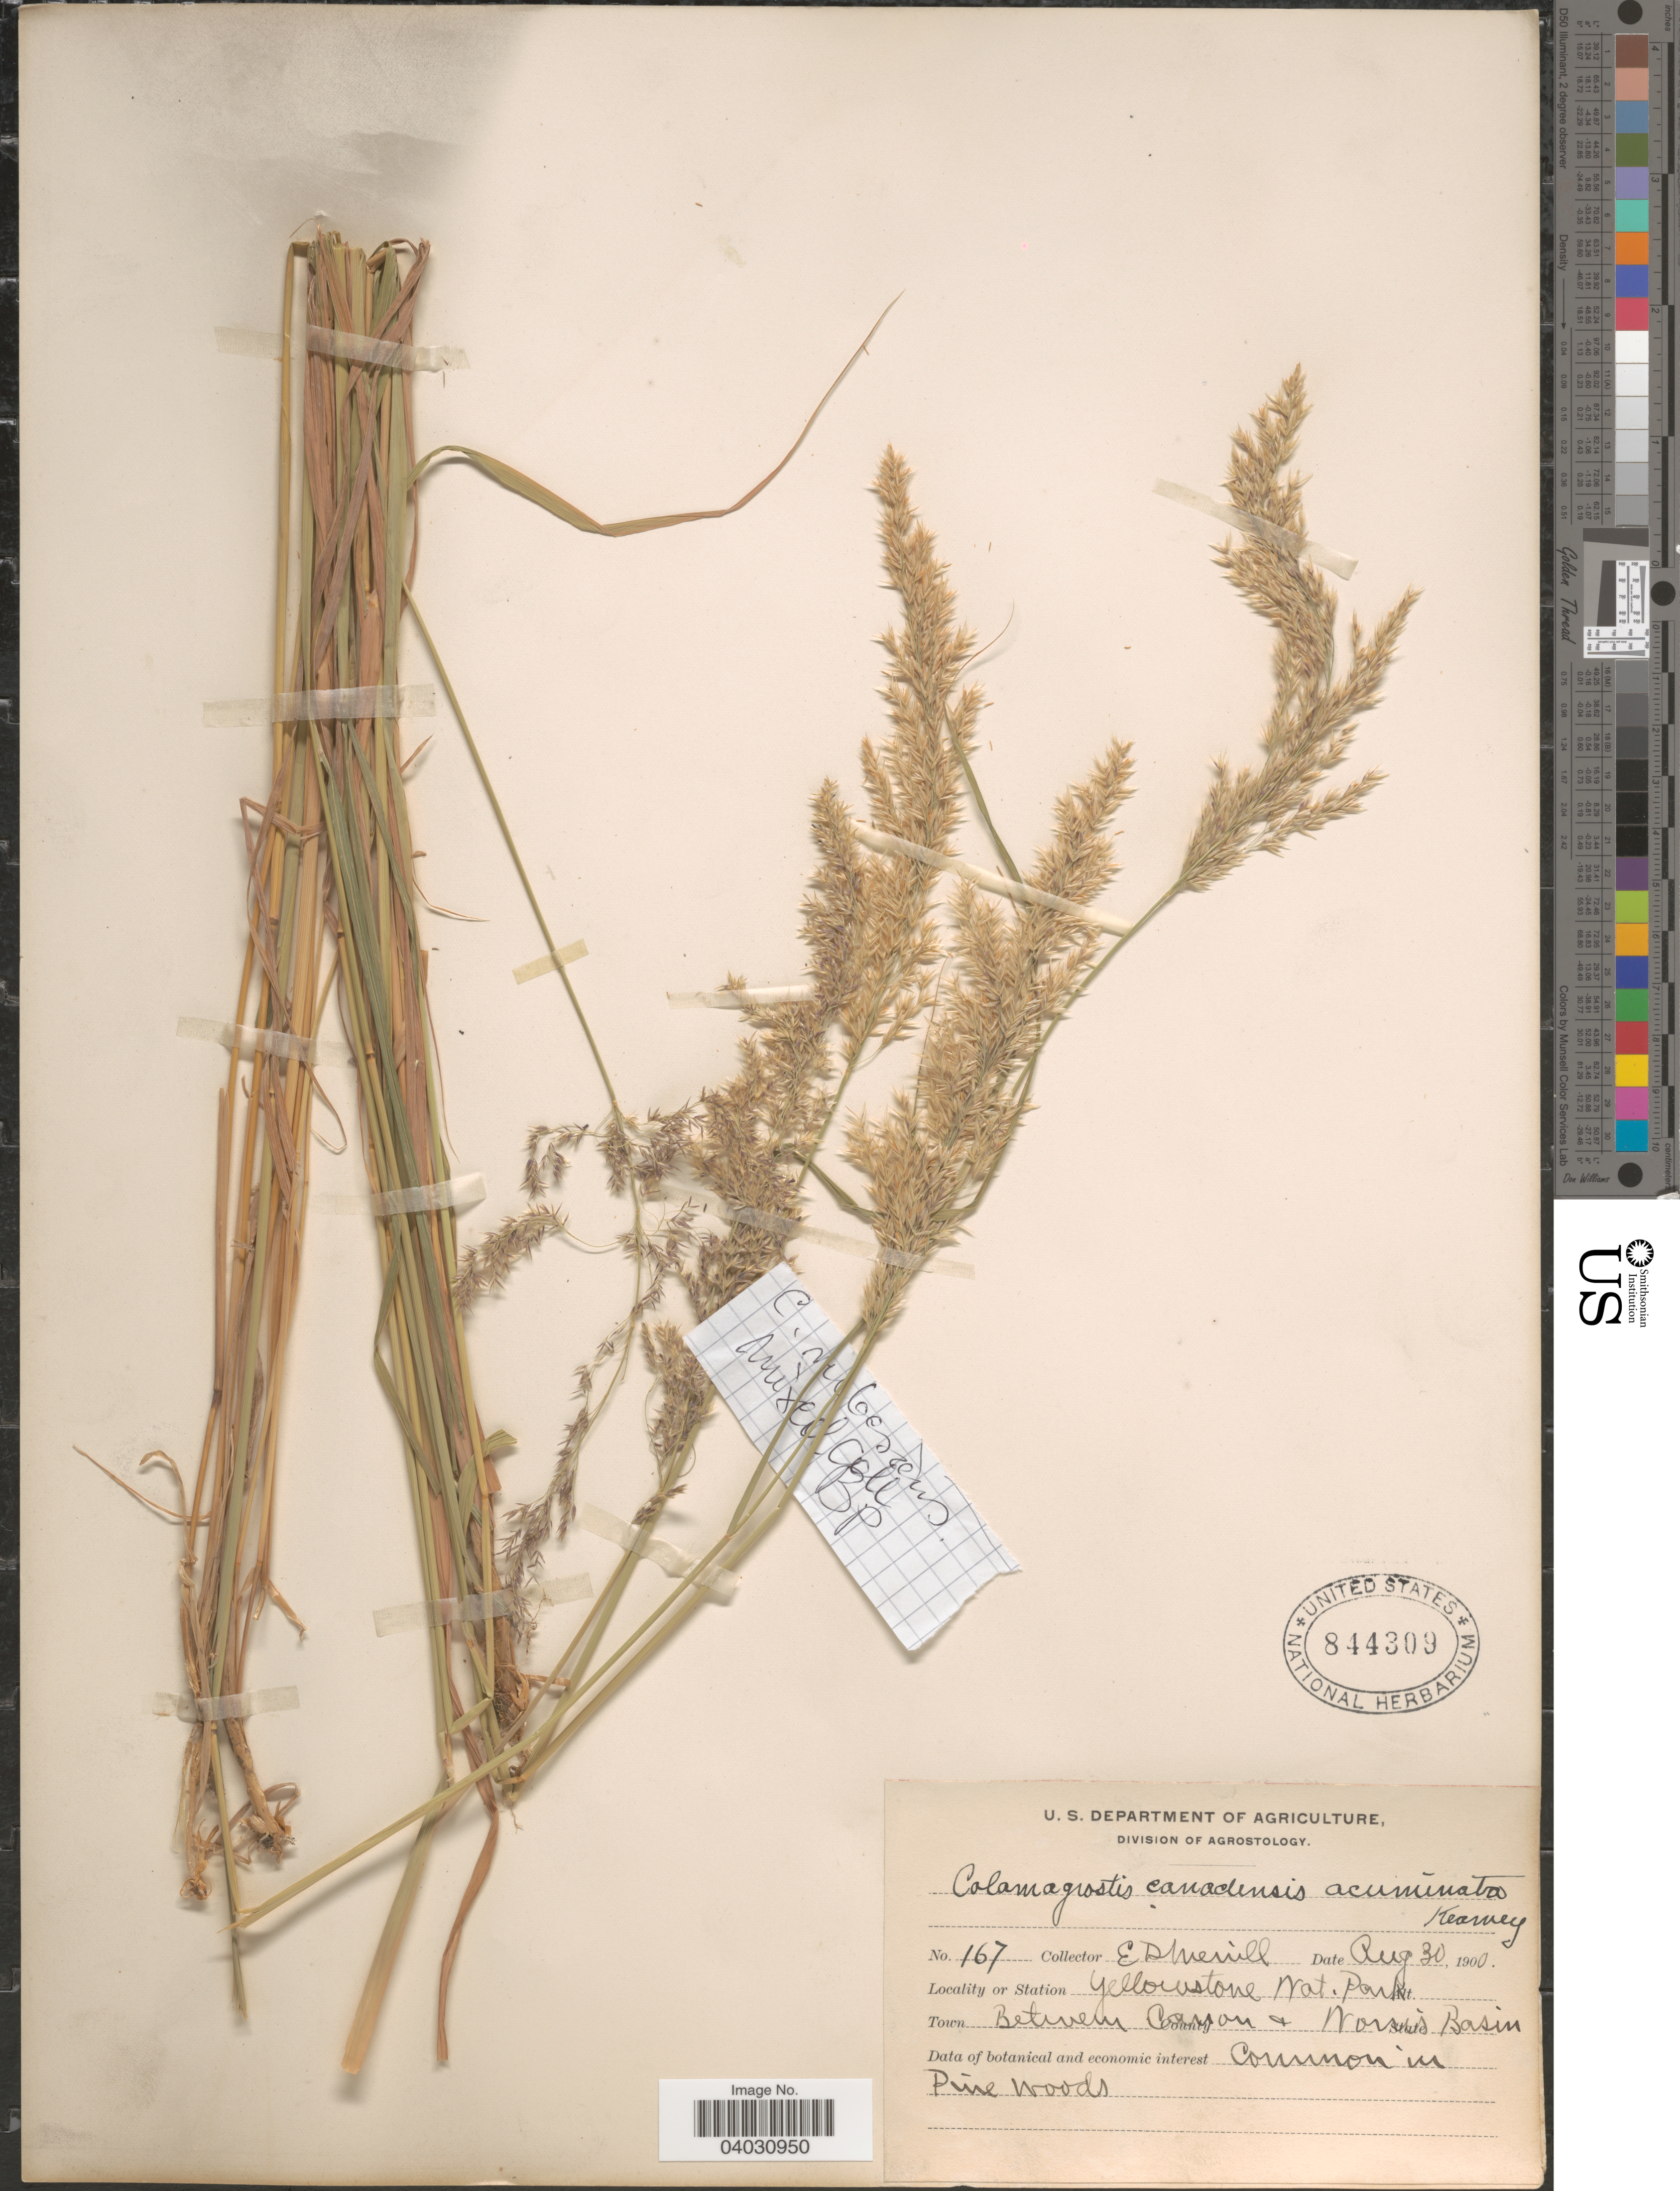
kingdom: Plantae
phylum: Tracheophyta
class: Liliopsida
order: Poales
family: Poaceae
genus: Calamagrostis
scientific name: Calamagrostis sp.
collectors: E. D. Merrill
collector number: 167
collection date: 1900-08-30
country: United States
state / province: Wyoming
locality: Station Yellowstone Nat. Park. Town Between Canon & Norris Basin.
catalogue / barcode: US 844309